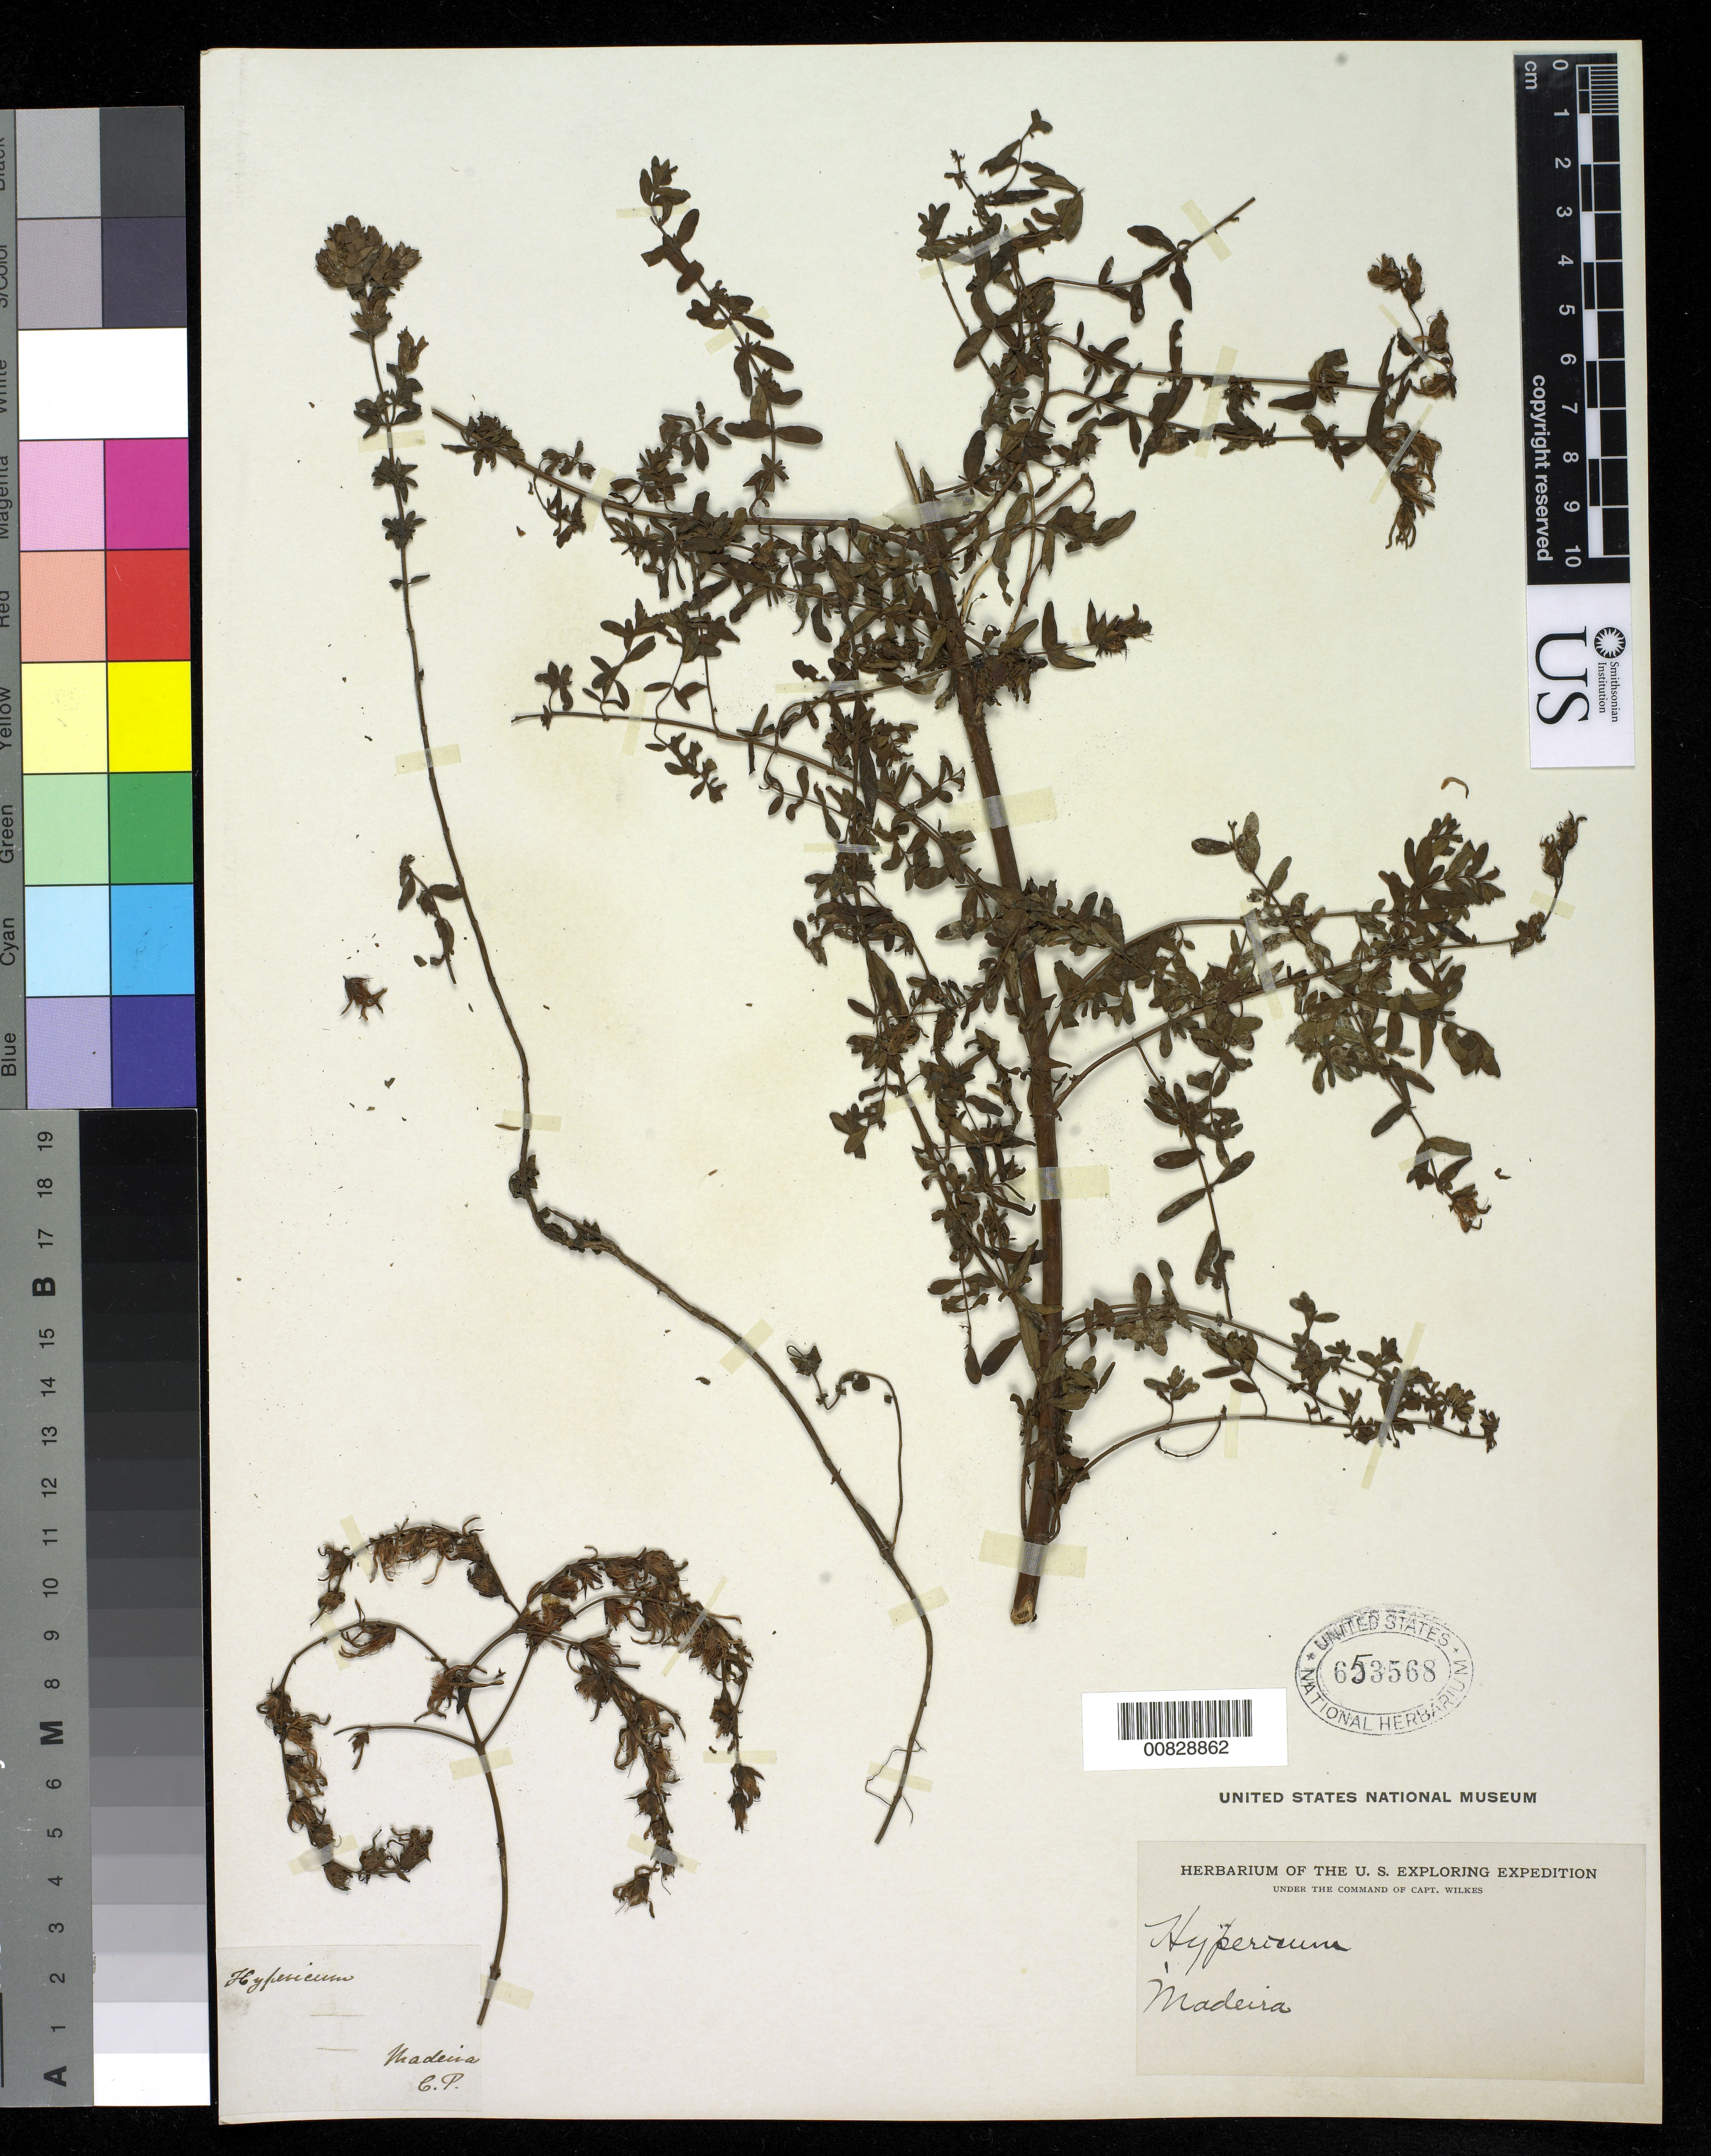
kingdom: Plantae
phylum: Tracheophyta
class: Magnoliopsida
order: Malpighiales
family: Hypericaceae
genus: Hypericum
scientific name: Hypericum sp.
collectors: Wilkes Explor. Exped.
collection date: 1838/1842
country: Portugal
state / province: Madeira (Aut. Reg.)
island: Madeira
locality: Funchal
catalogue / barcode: US 653568